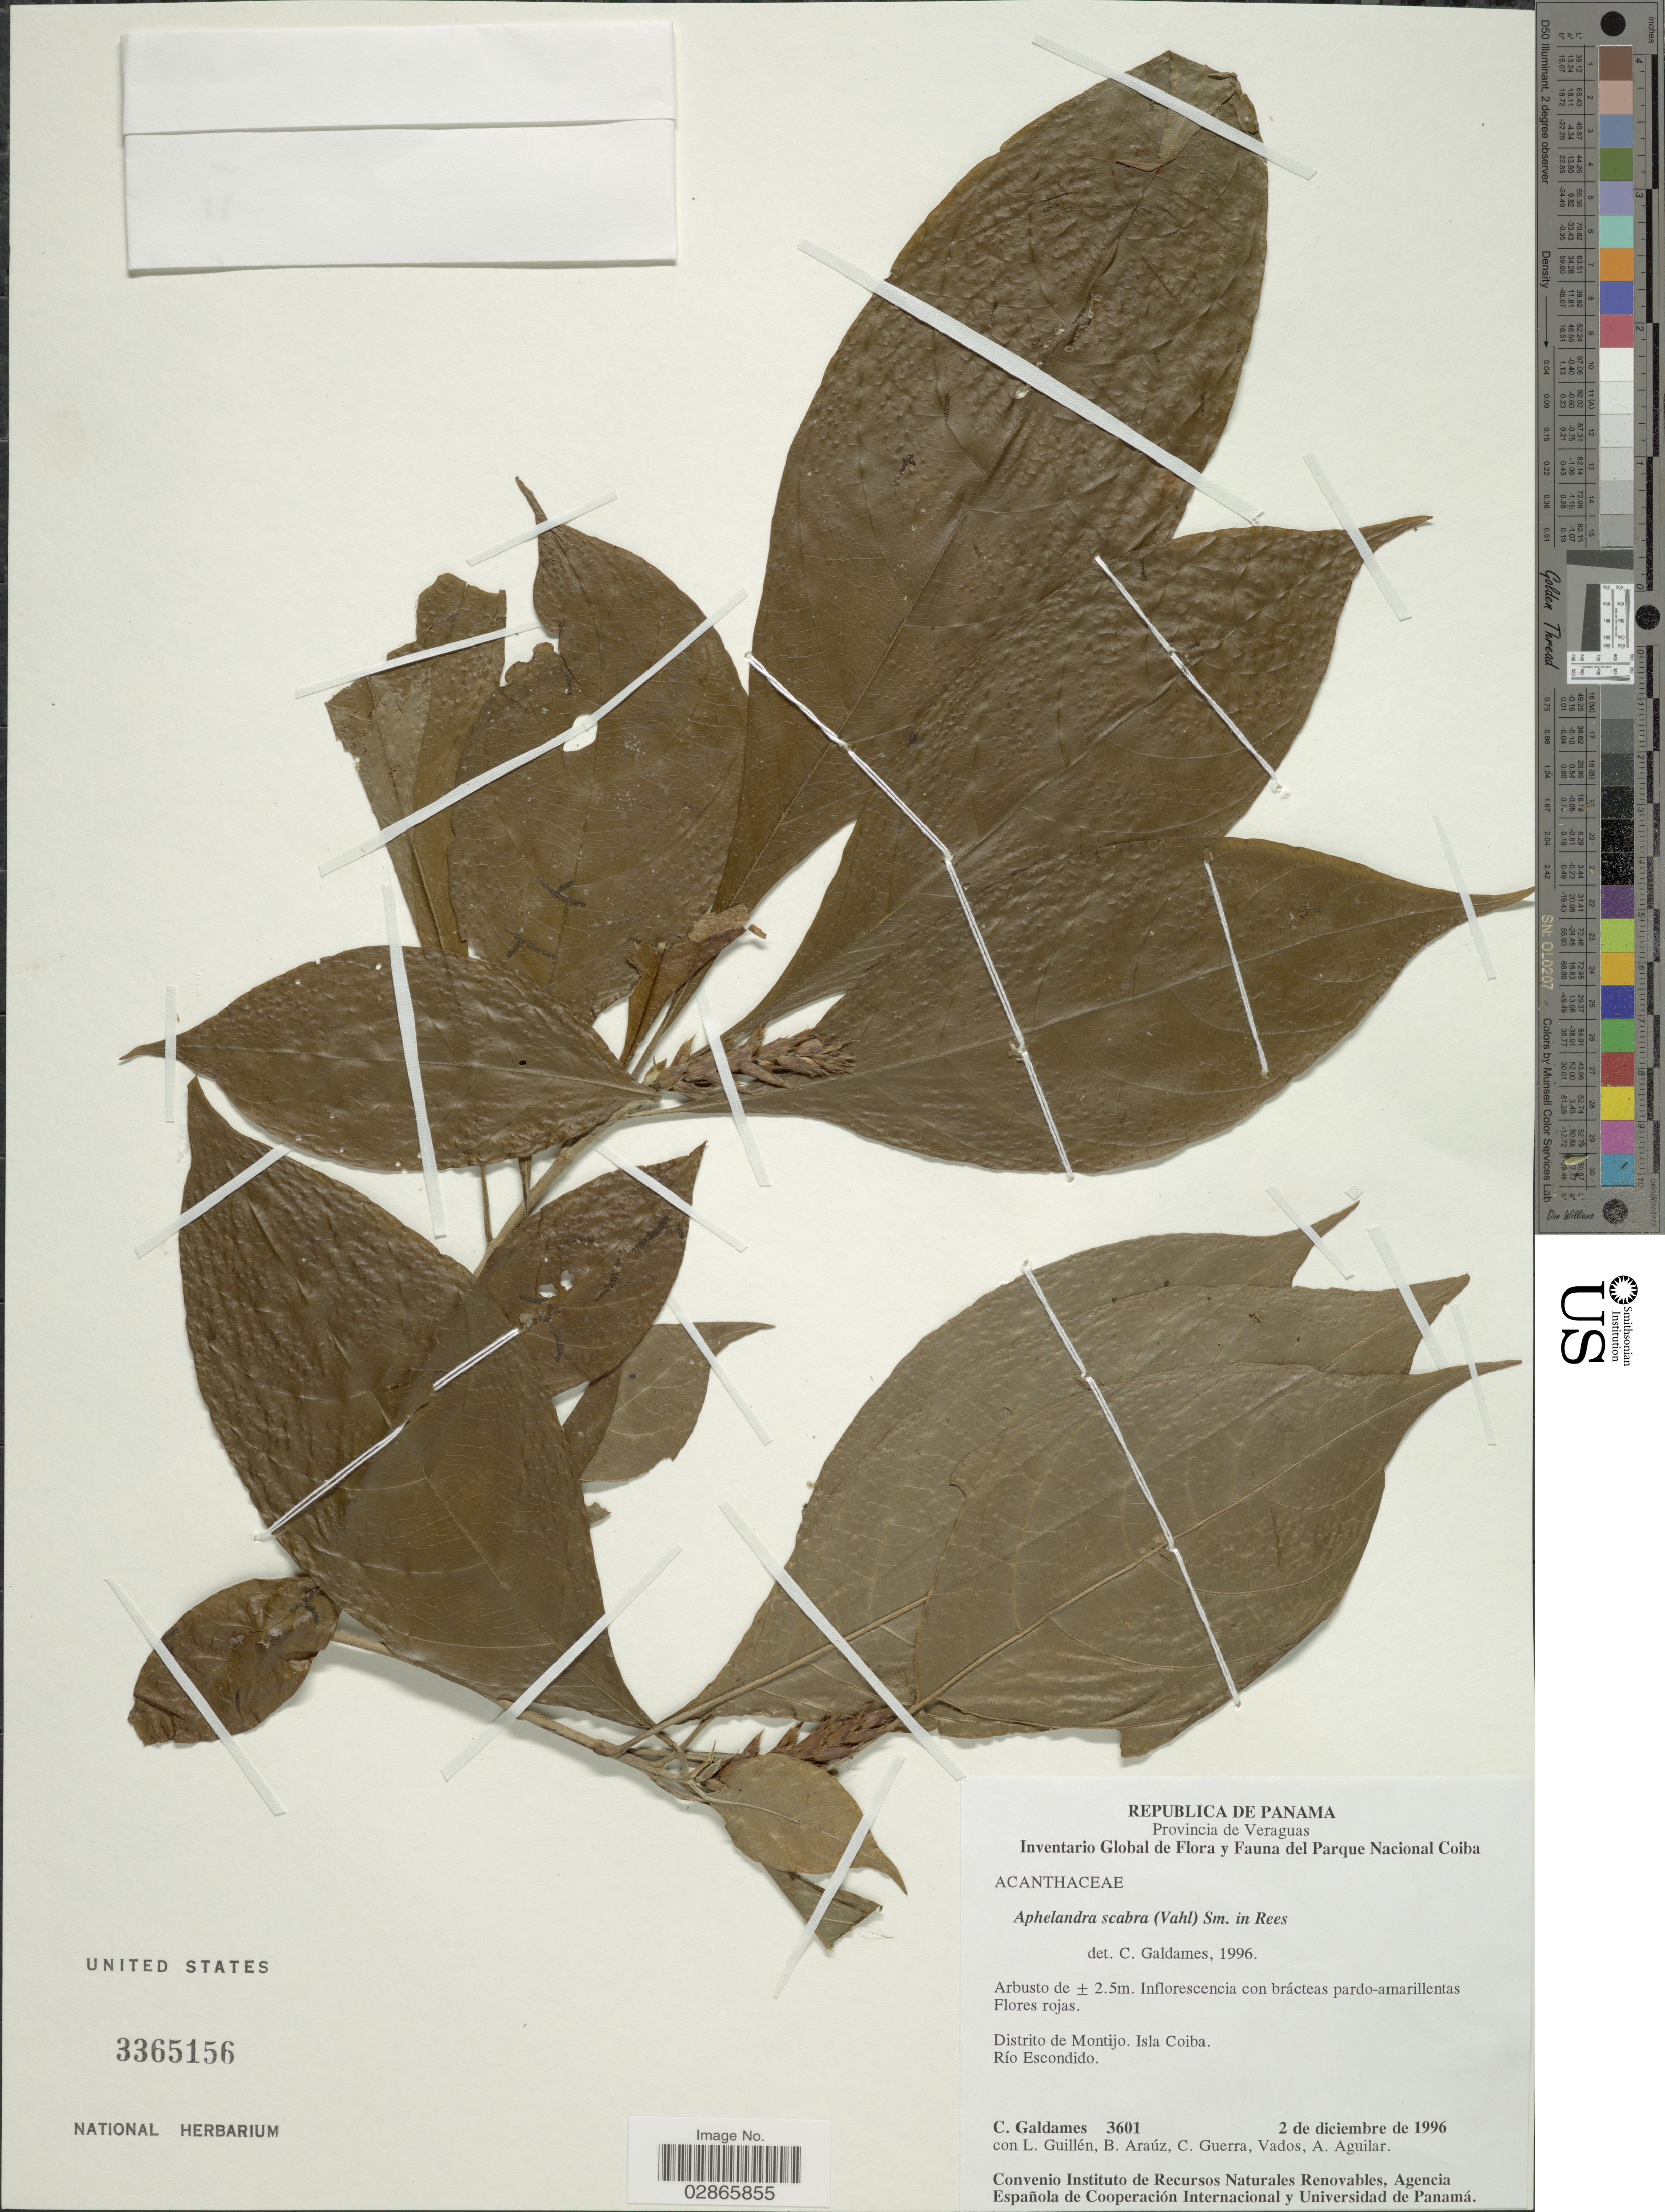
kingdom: Plantae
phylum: Tracheophyta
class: Magnoliopsida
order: Lamiales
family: Acanthaceae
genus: Aphelandra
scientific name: Aphelandra deppeana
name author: Schltdl. & Cham.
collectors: C. Galdames, L. Guillén, B. Araúz, C. Guerra & et al.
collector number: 3601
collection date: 1996-12-02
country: Panama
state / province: Veraguas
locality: Distrito de Montijo. Isla Coiba. Río Escondido.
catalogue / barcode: US 3365156